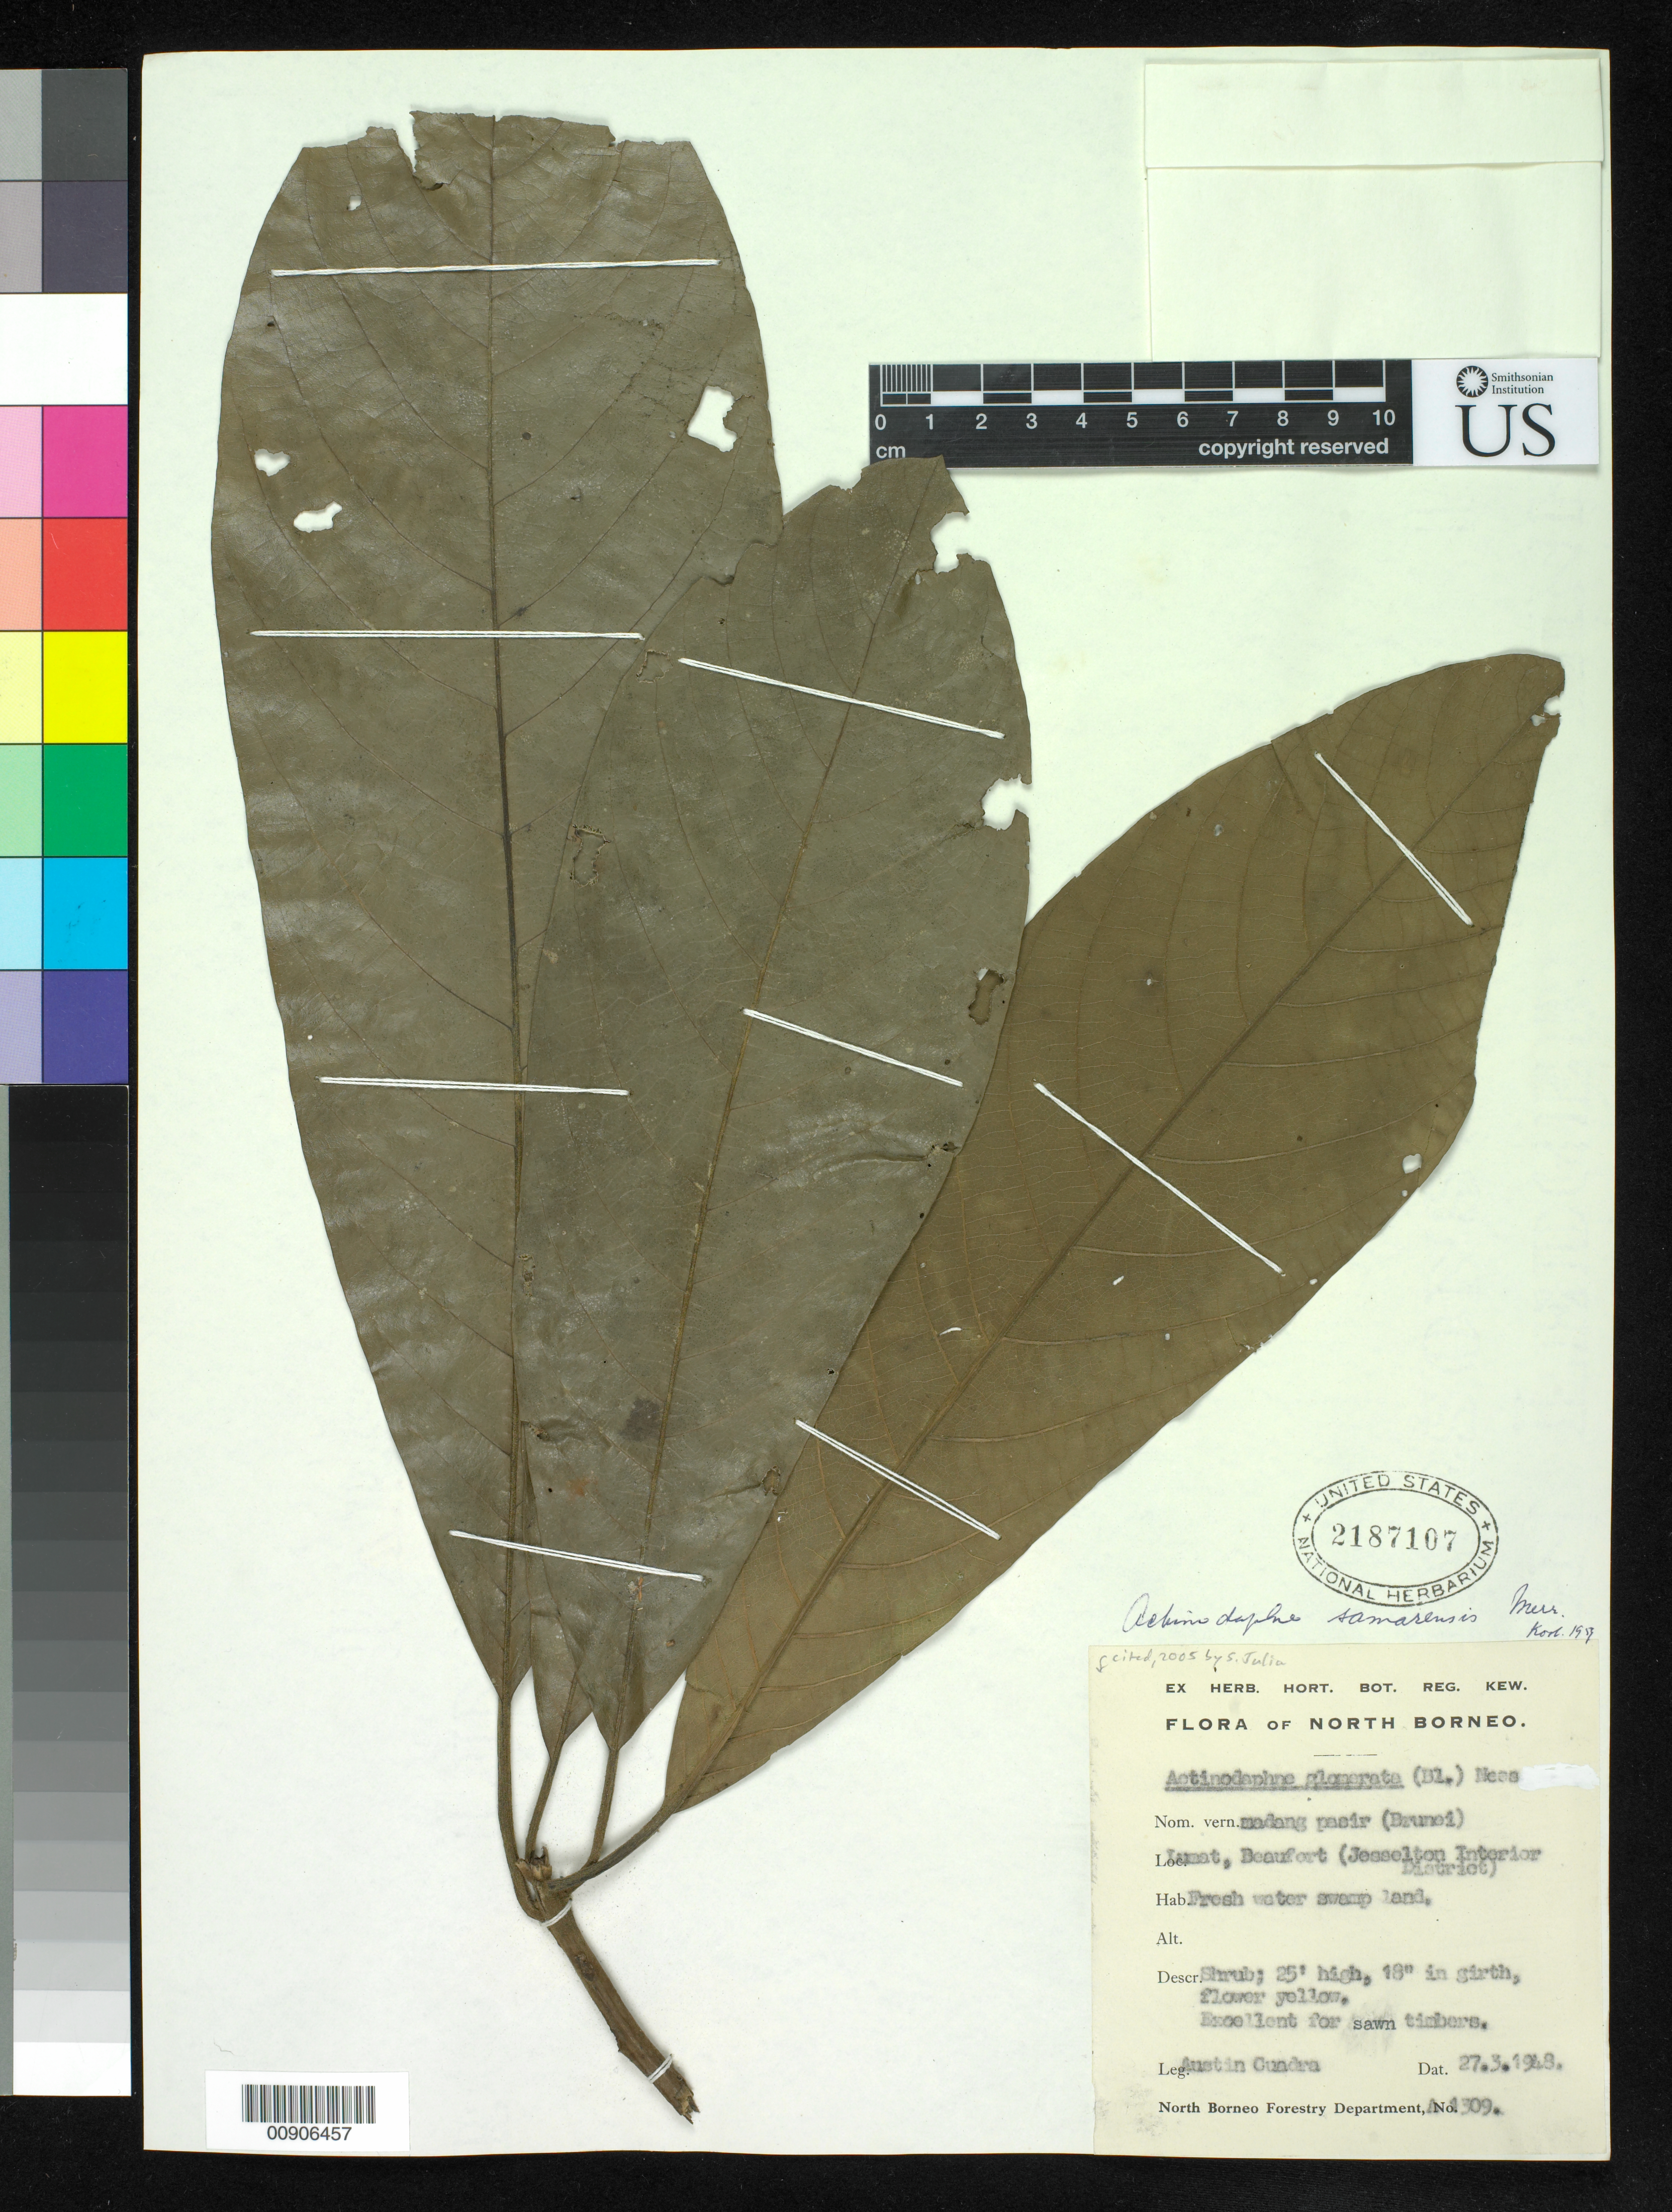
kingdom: Plantae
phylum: Tracheophyta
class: Magnoliopsida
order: Laurales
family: Lauraceae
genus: Actinodaphne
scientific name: Actinodaphne glomerata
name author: (Blume) Nees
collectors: A. Cuadra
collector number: A 1309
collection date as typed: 27 Mar 1948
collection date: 1948-03-27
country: Indonesia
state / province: Kalimantan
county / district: Kalimantan Barat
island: Borneo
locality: Lumat, Beaufort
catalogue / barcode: US 2187107